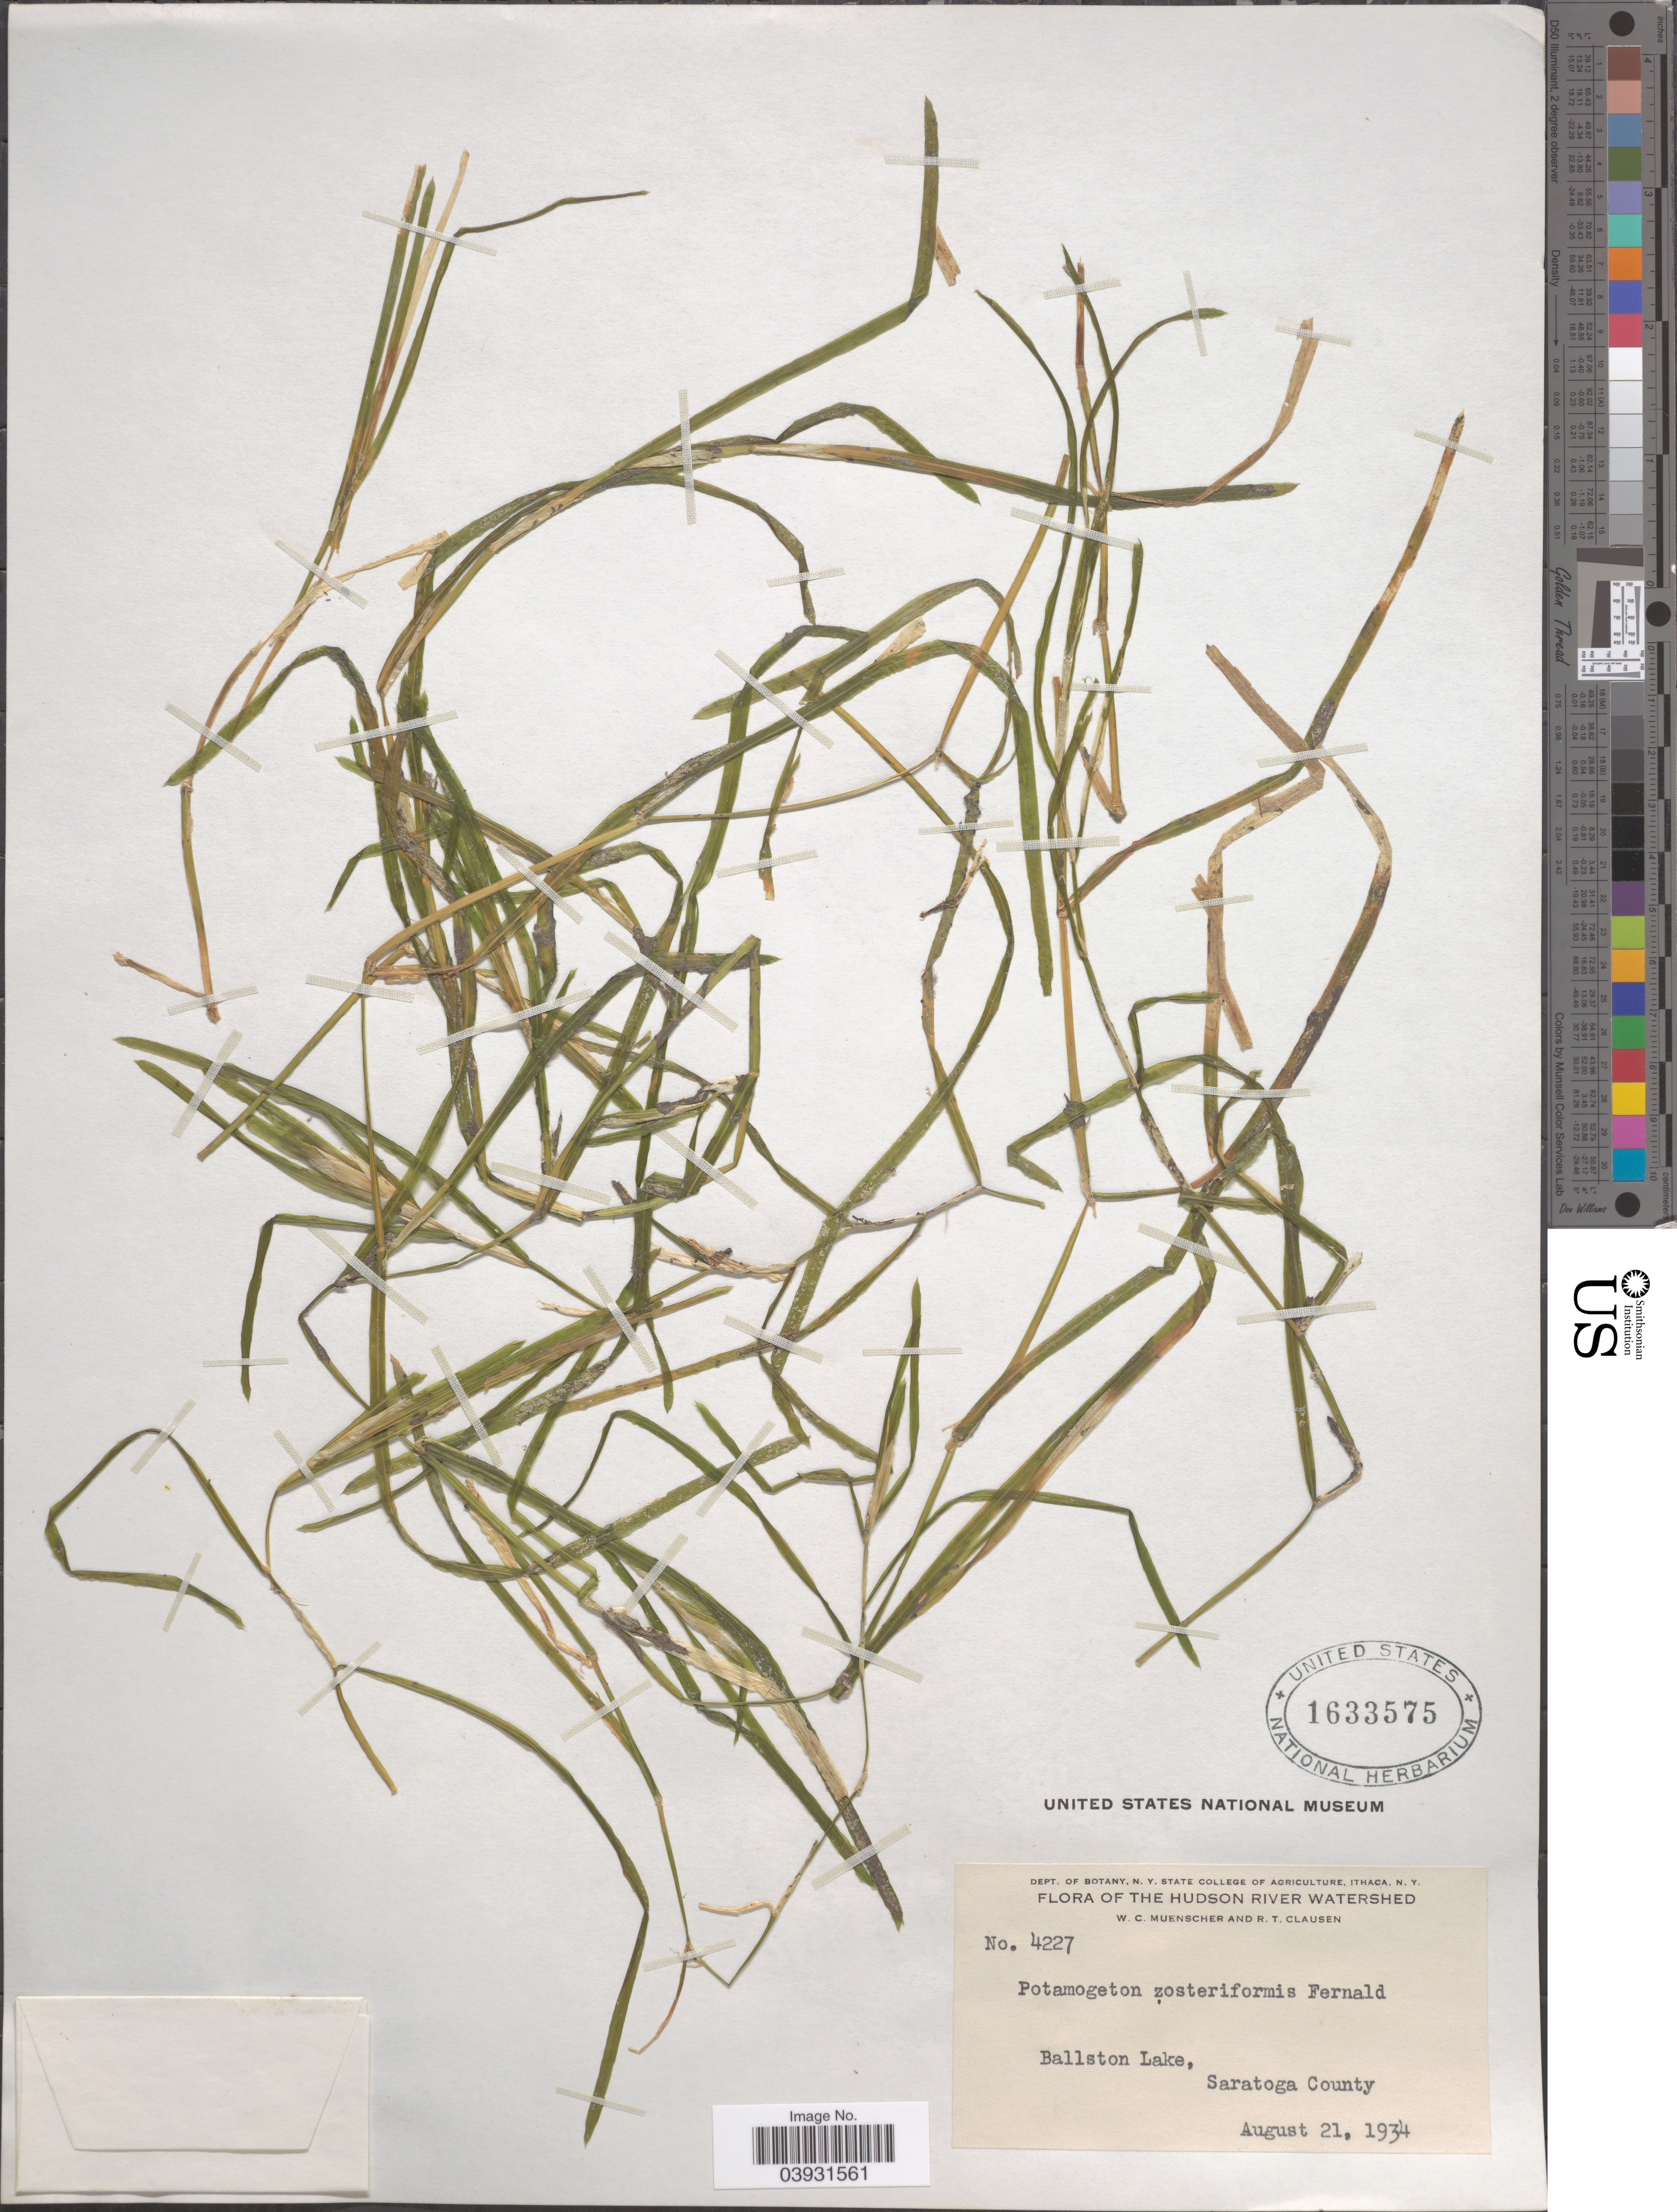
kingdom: Plantae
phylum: Tracheophyta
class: Liliopsida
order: Alismatales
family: Potamogetonaceae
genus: Potamogeton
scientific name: Potamogeton zosterifolius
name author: Schumach.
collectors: W. Muenscher & R. T. Clausen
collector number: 4227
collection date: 1934-08-21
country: United States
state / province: New York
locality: The Hudson River Watershed. Ballston Lake, Saratoga County.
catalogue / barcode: US 1633575